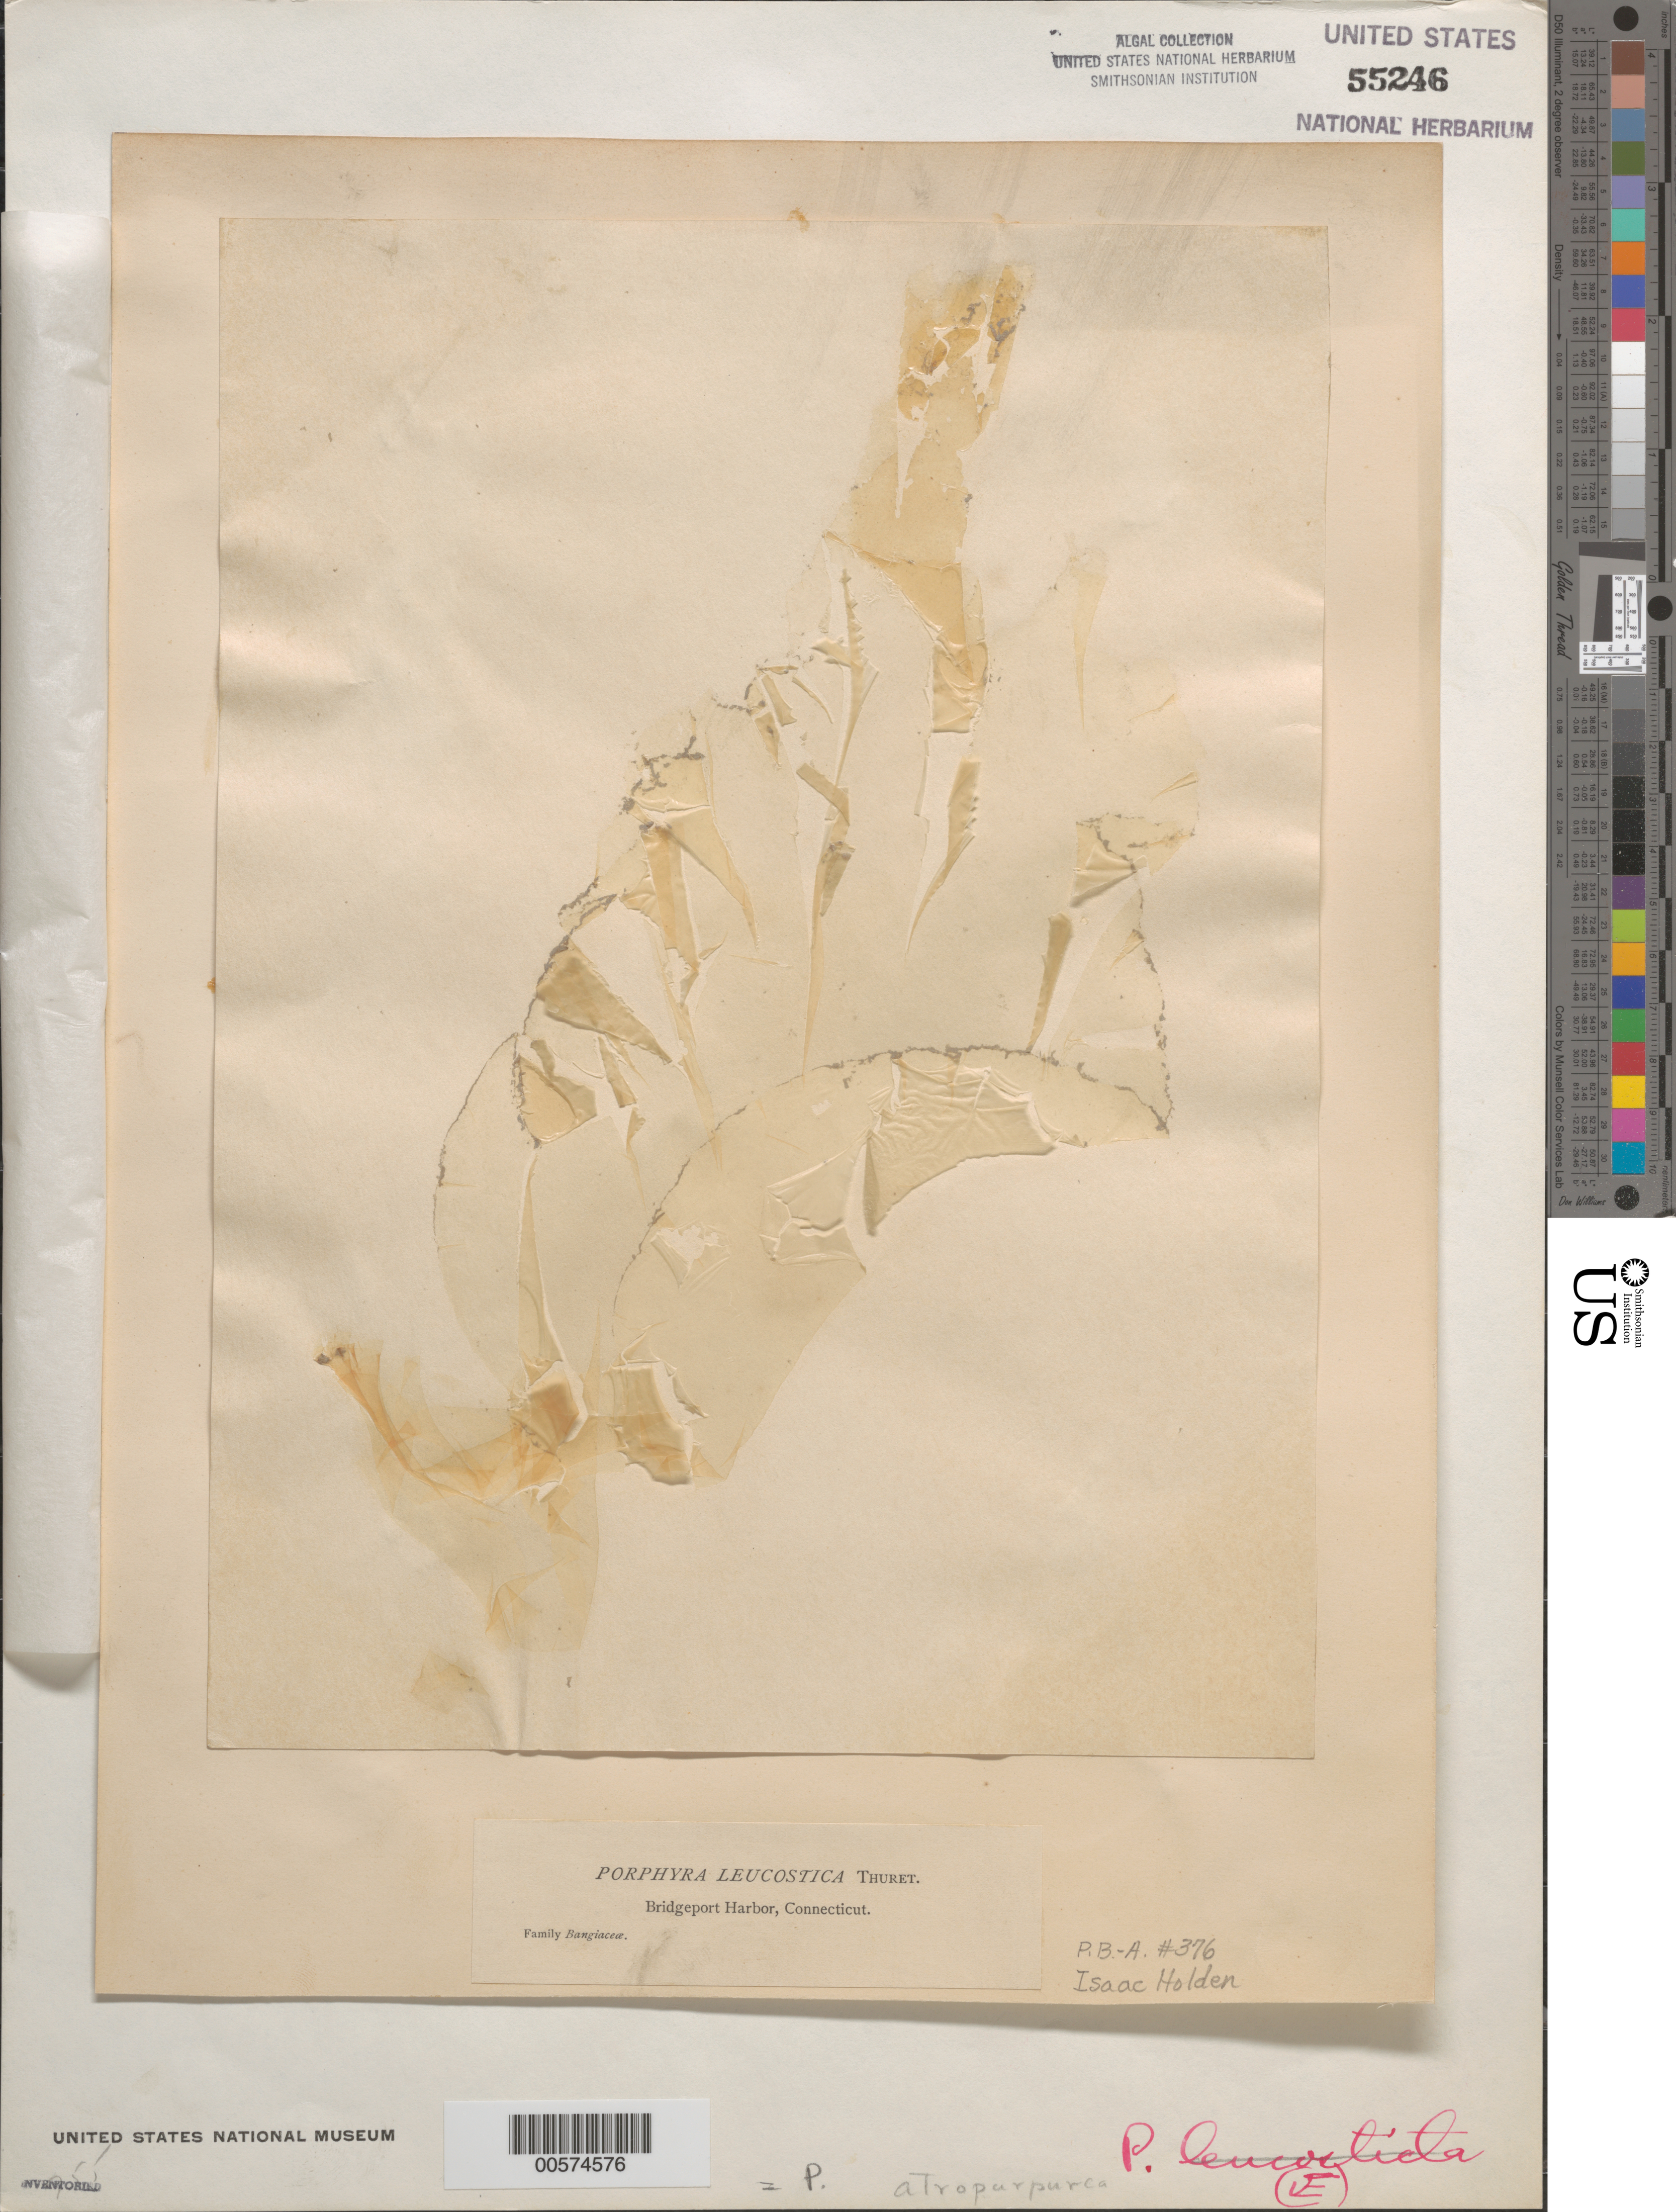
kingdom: Plantae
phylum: Rhodophyta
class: Bangiophyceae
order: Bangiales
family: Bangiaceae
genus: Porphyra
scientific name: Porphyra atropurpurea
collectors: I. Holden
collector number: PB-A 376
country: United States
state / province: Connecticut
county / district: Fairfield County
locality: Bridgeport Harbor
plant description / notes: Collins, Holden & Setchell, Phycotheca Boreali-Americana, as Porphyra leucostica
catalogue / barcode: US 55246